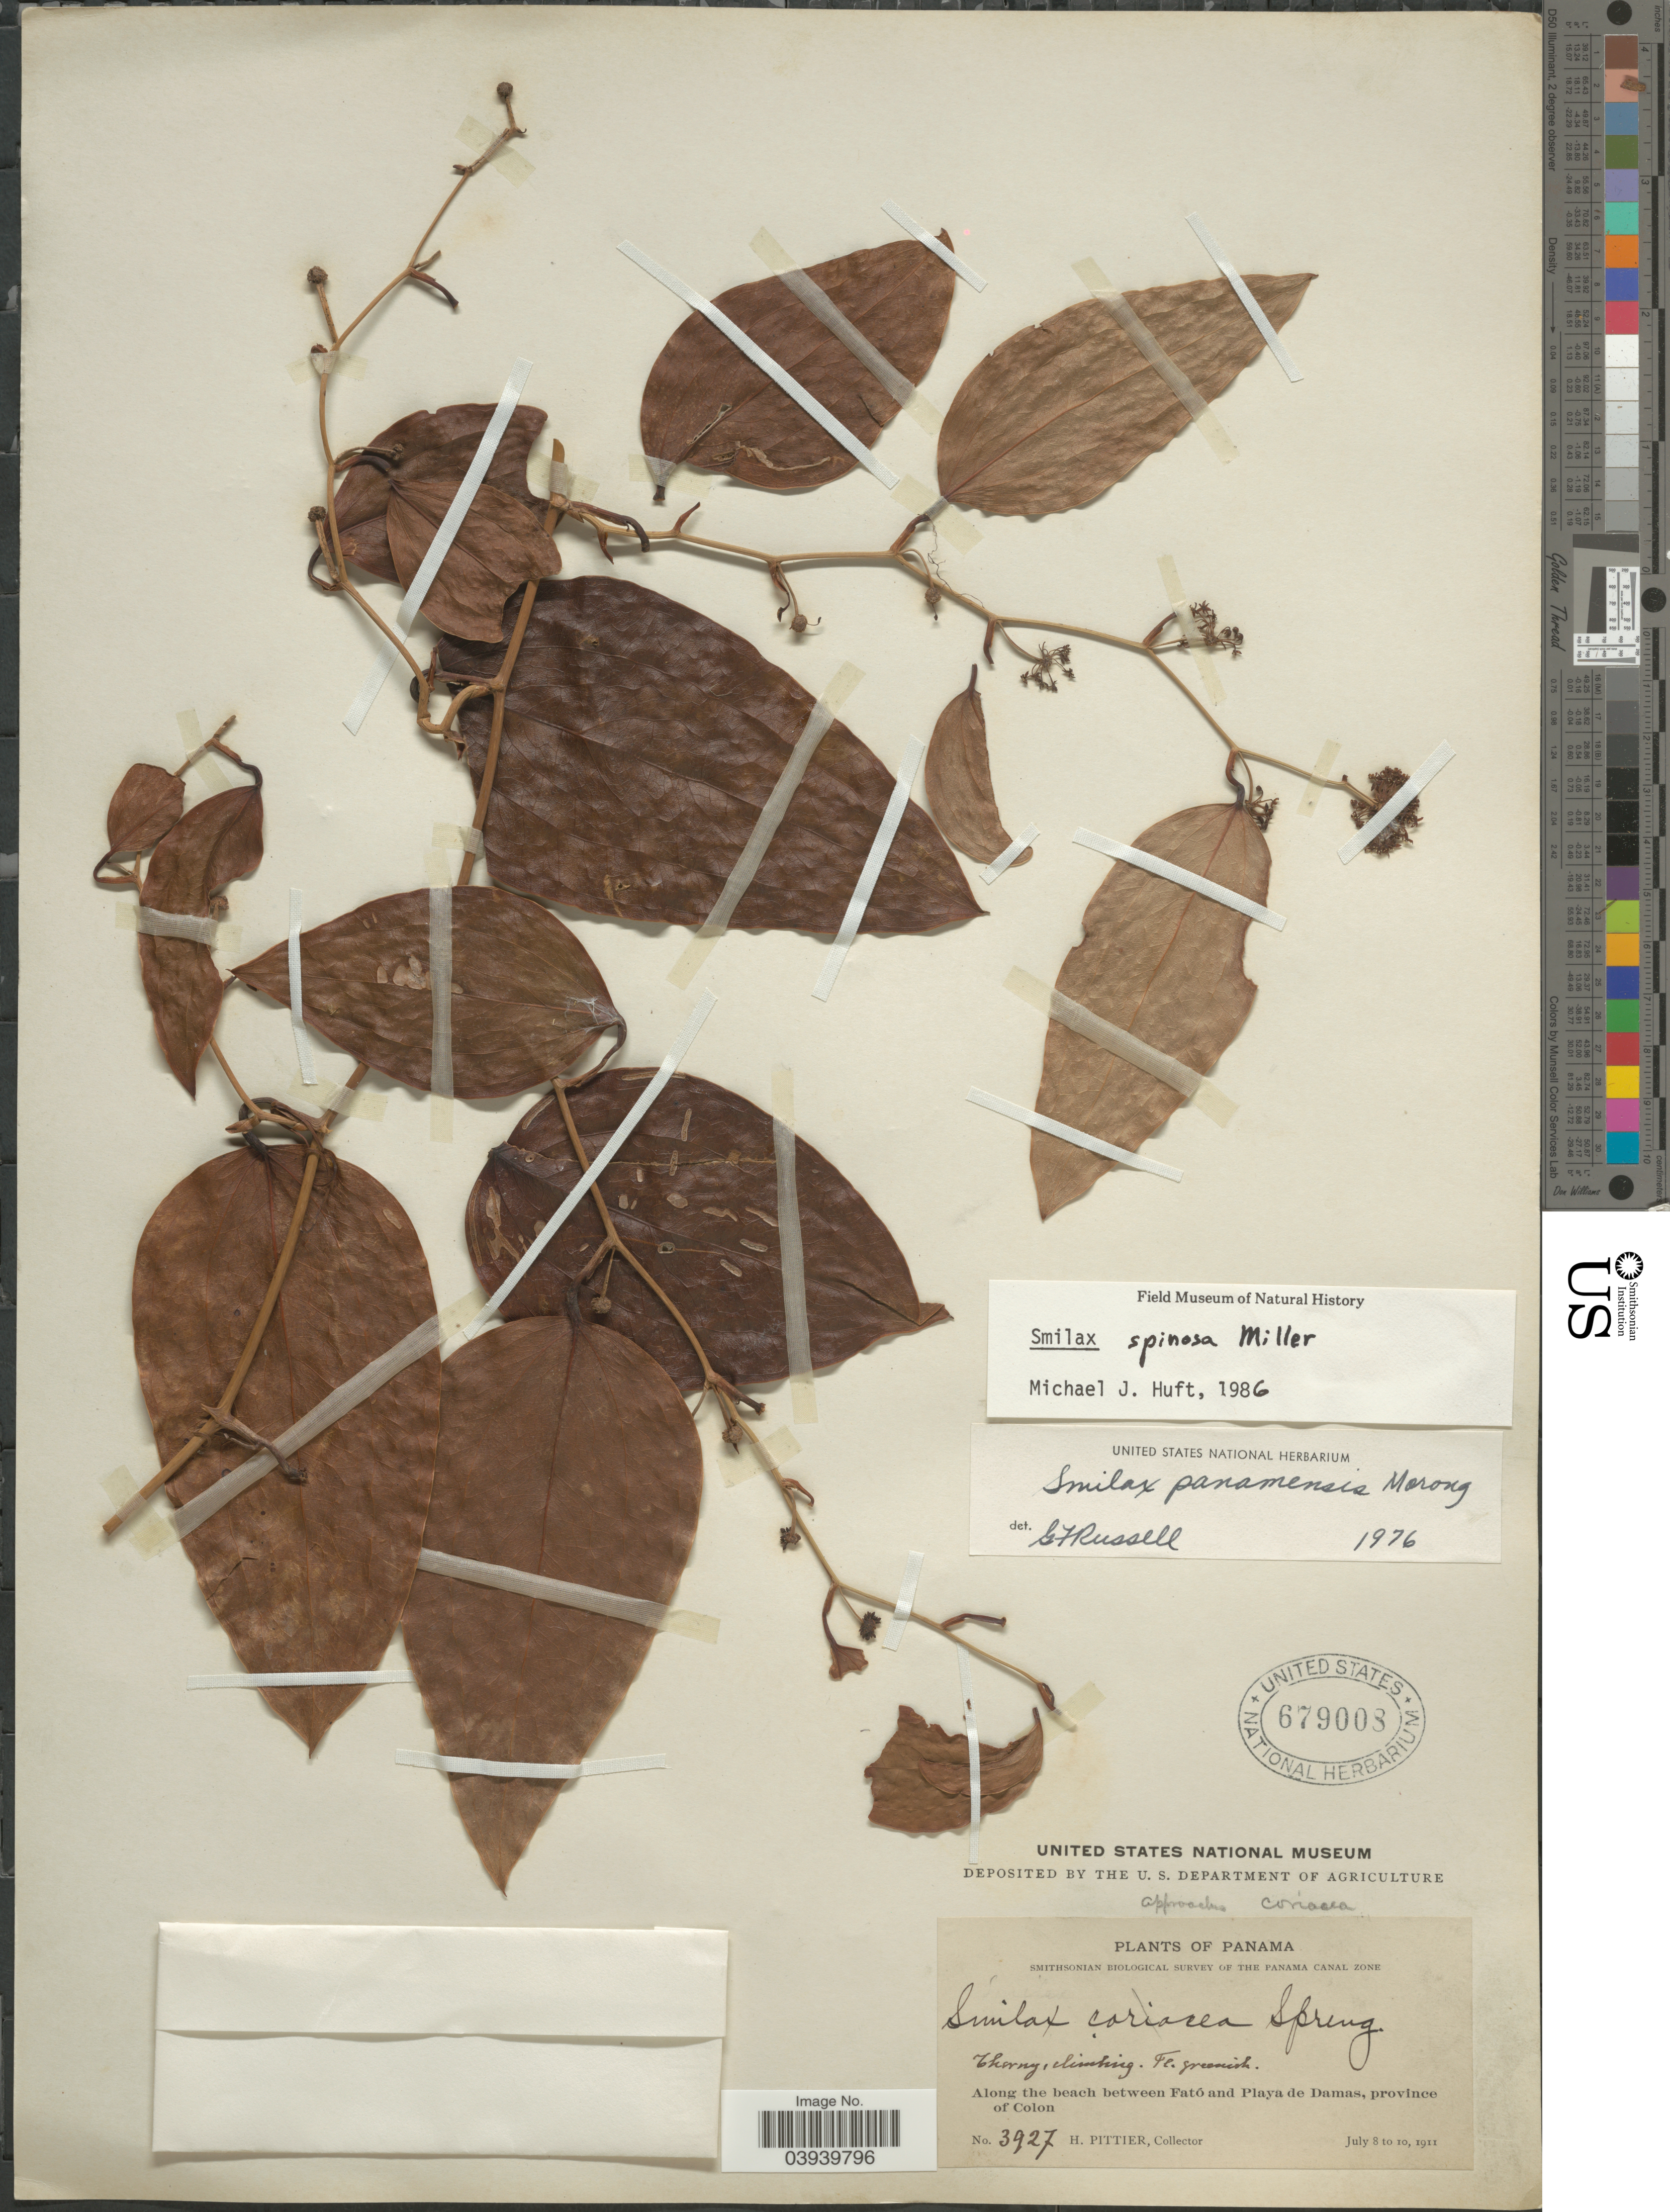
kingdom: Plantae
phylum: Tracheophyta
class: Liliopsida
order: Liliales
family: Smilacaceae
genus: Smilax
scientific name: Smilax spinosa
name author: Mill.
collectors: H. F. Pittier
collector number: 3927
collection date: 1911-07-08/1911-07-10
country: Panama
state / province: Colón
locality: The Panama Canal Zone. Along the beach between Fató and Playa de Damas.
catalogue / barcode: US 679008